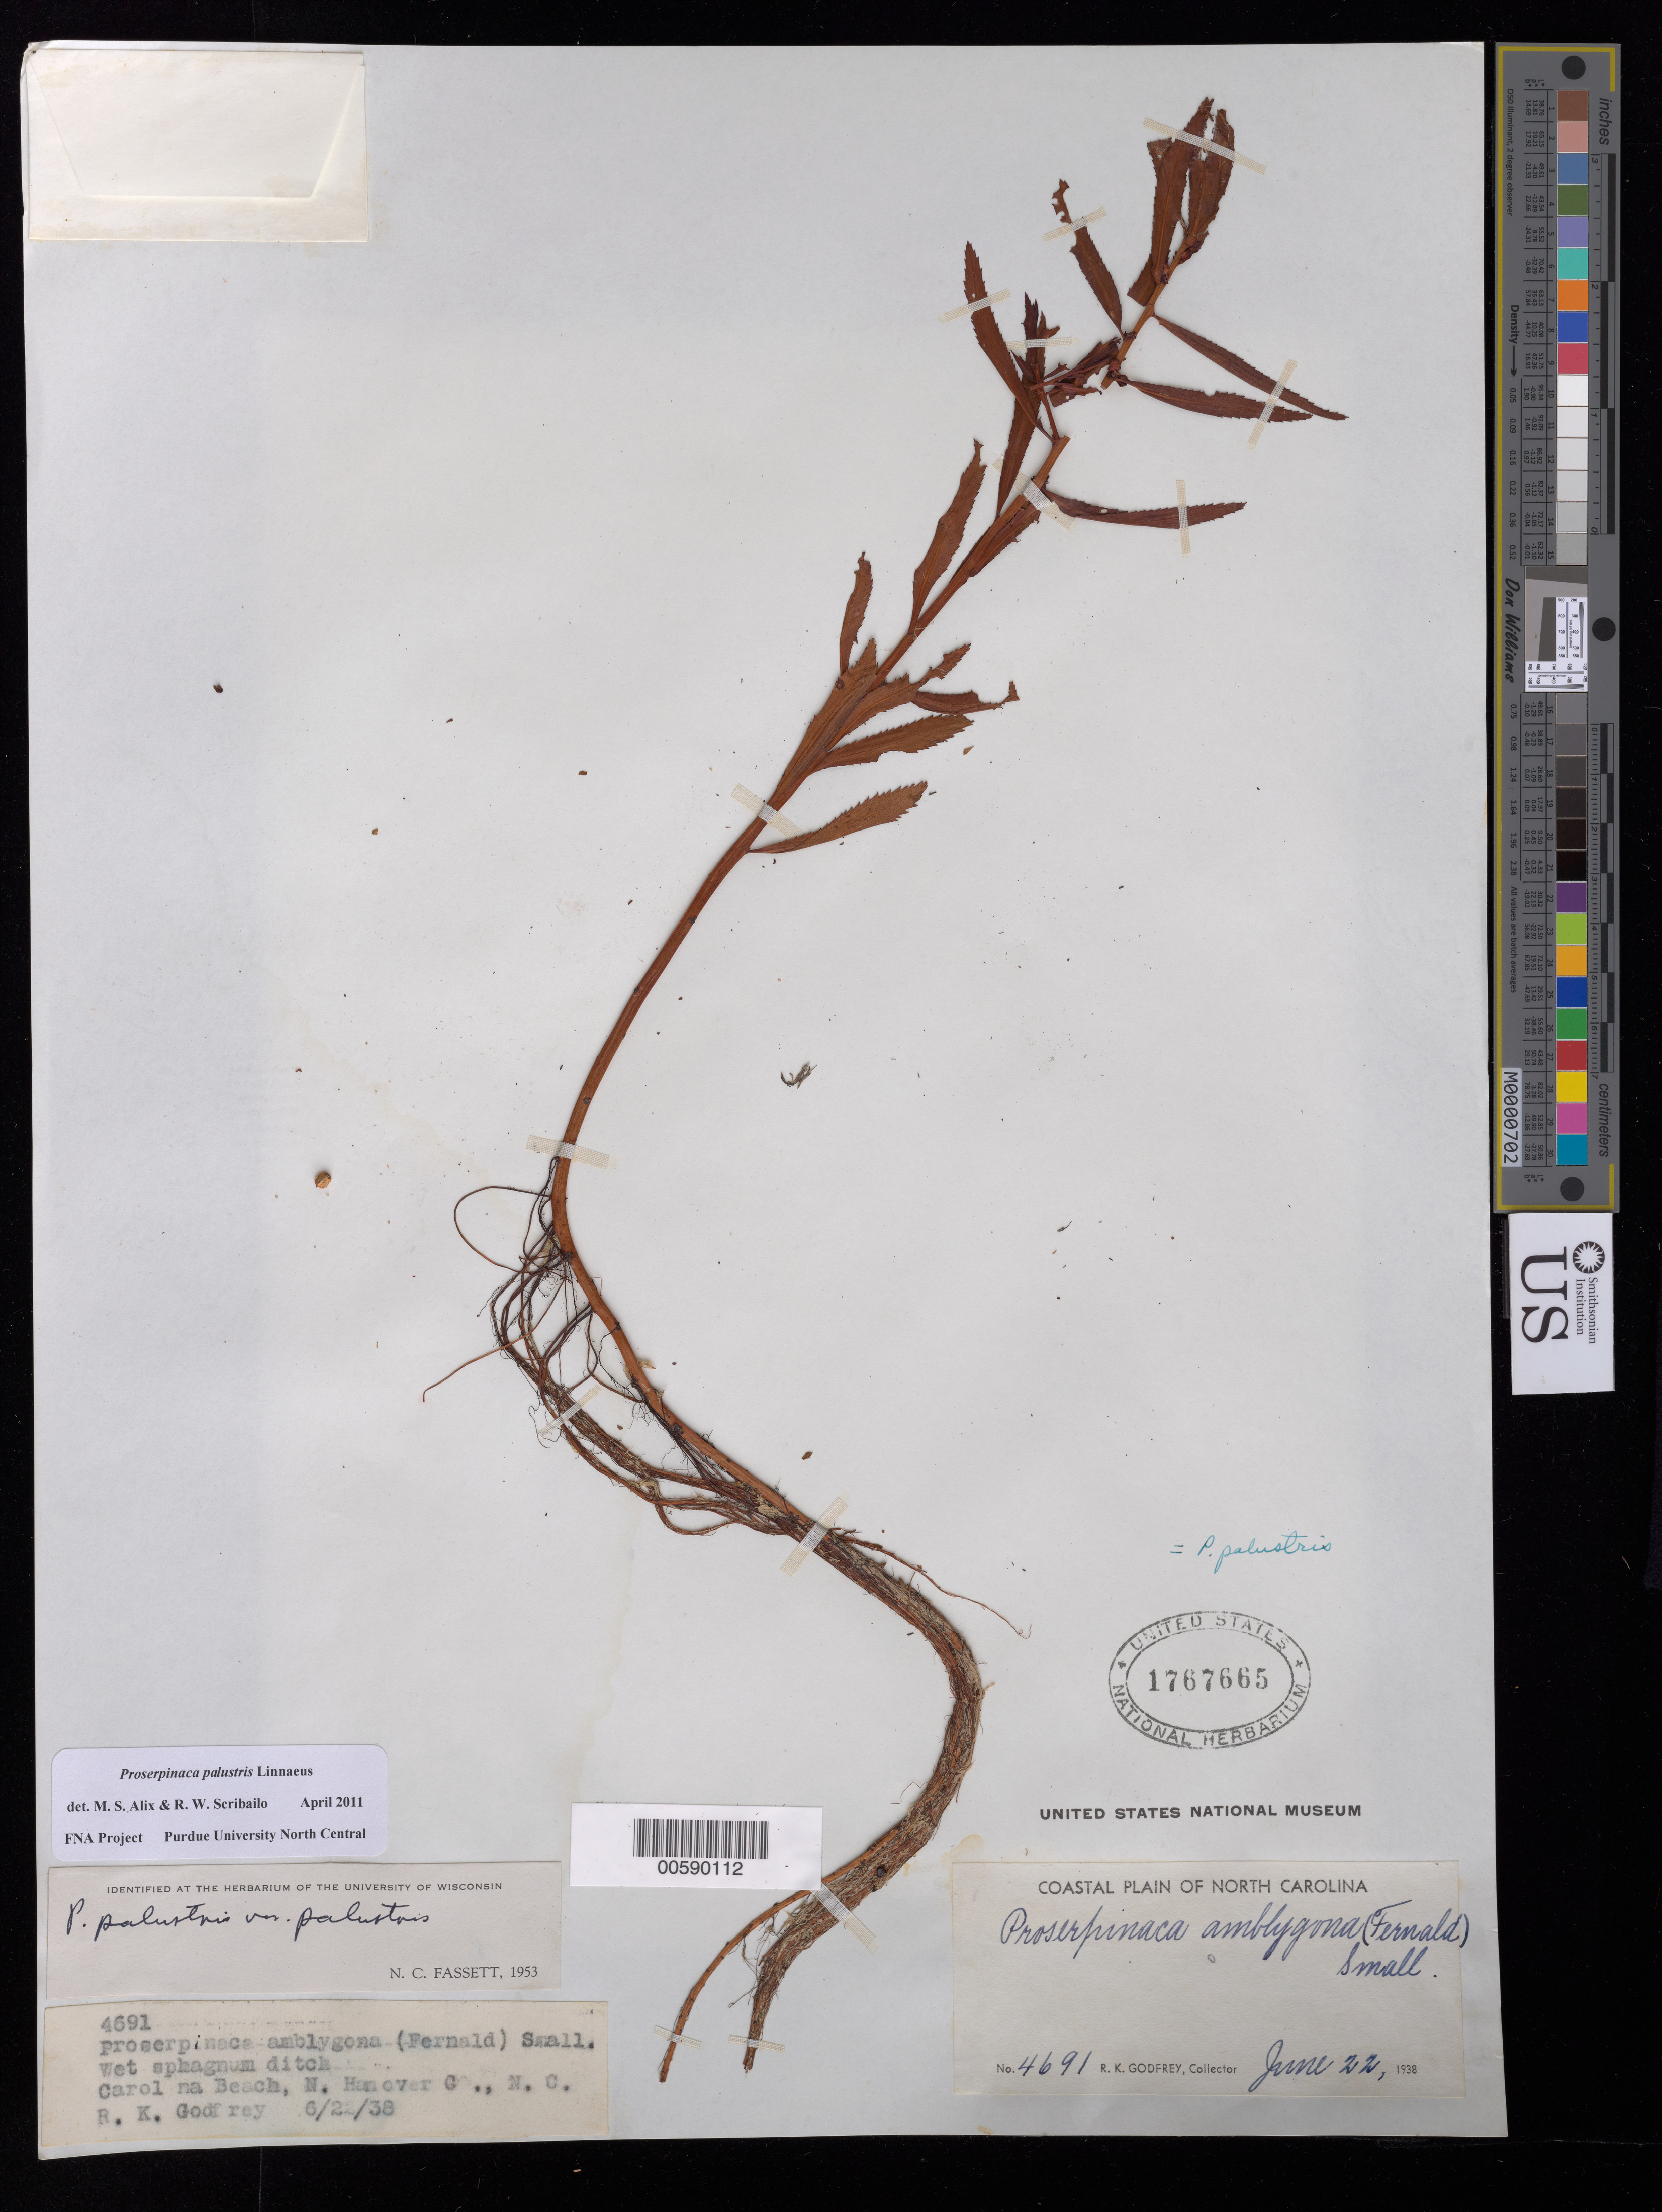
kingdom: Plantae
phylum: Tracheophyta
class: Magnoliopsida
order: Saxifragales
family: Haloragaceae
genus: Proserpinaca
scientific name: Proserpinaca palustris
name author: L.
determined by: Scribailo, R. W.; Alix, M. S.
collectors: R. K. Godfrey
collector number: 4691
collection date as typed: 22 Jun 1938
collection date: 1938-06-22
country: United States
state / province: North Carolina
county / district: New Hanover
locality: Carolina Beach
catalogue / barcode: US 1767665